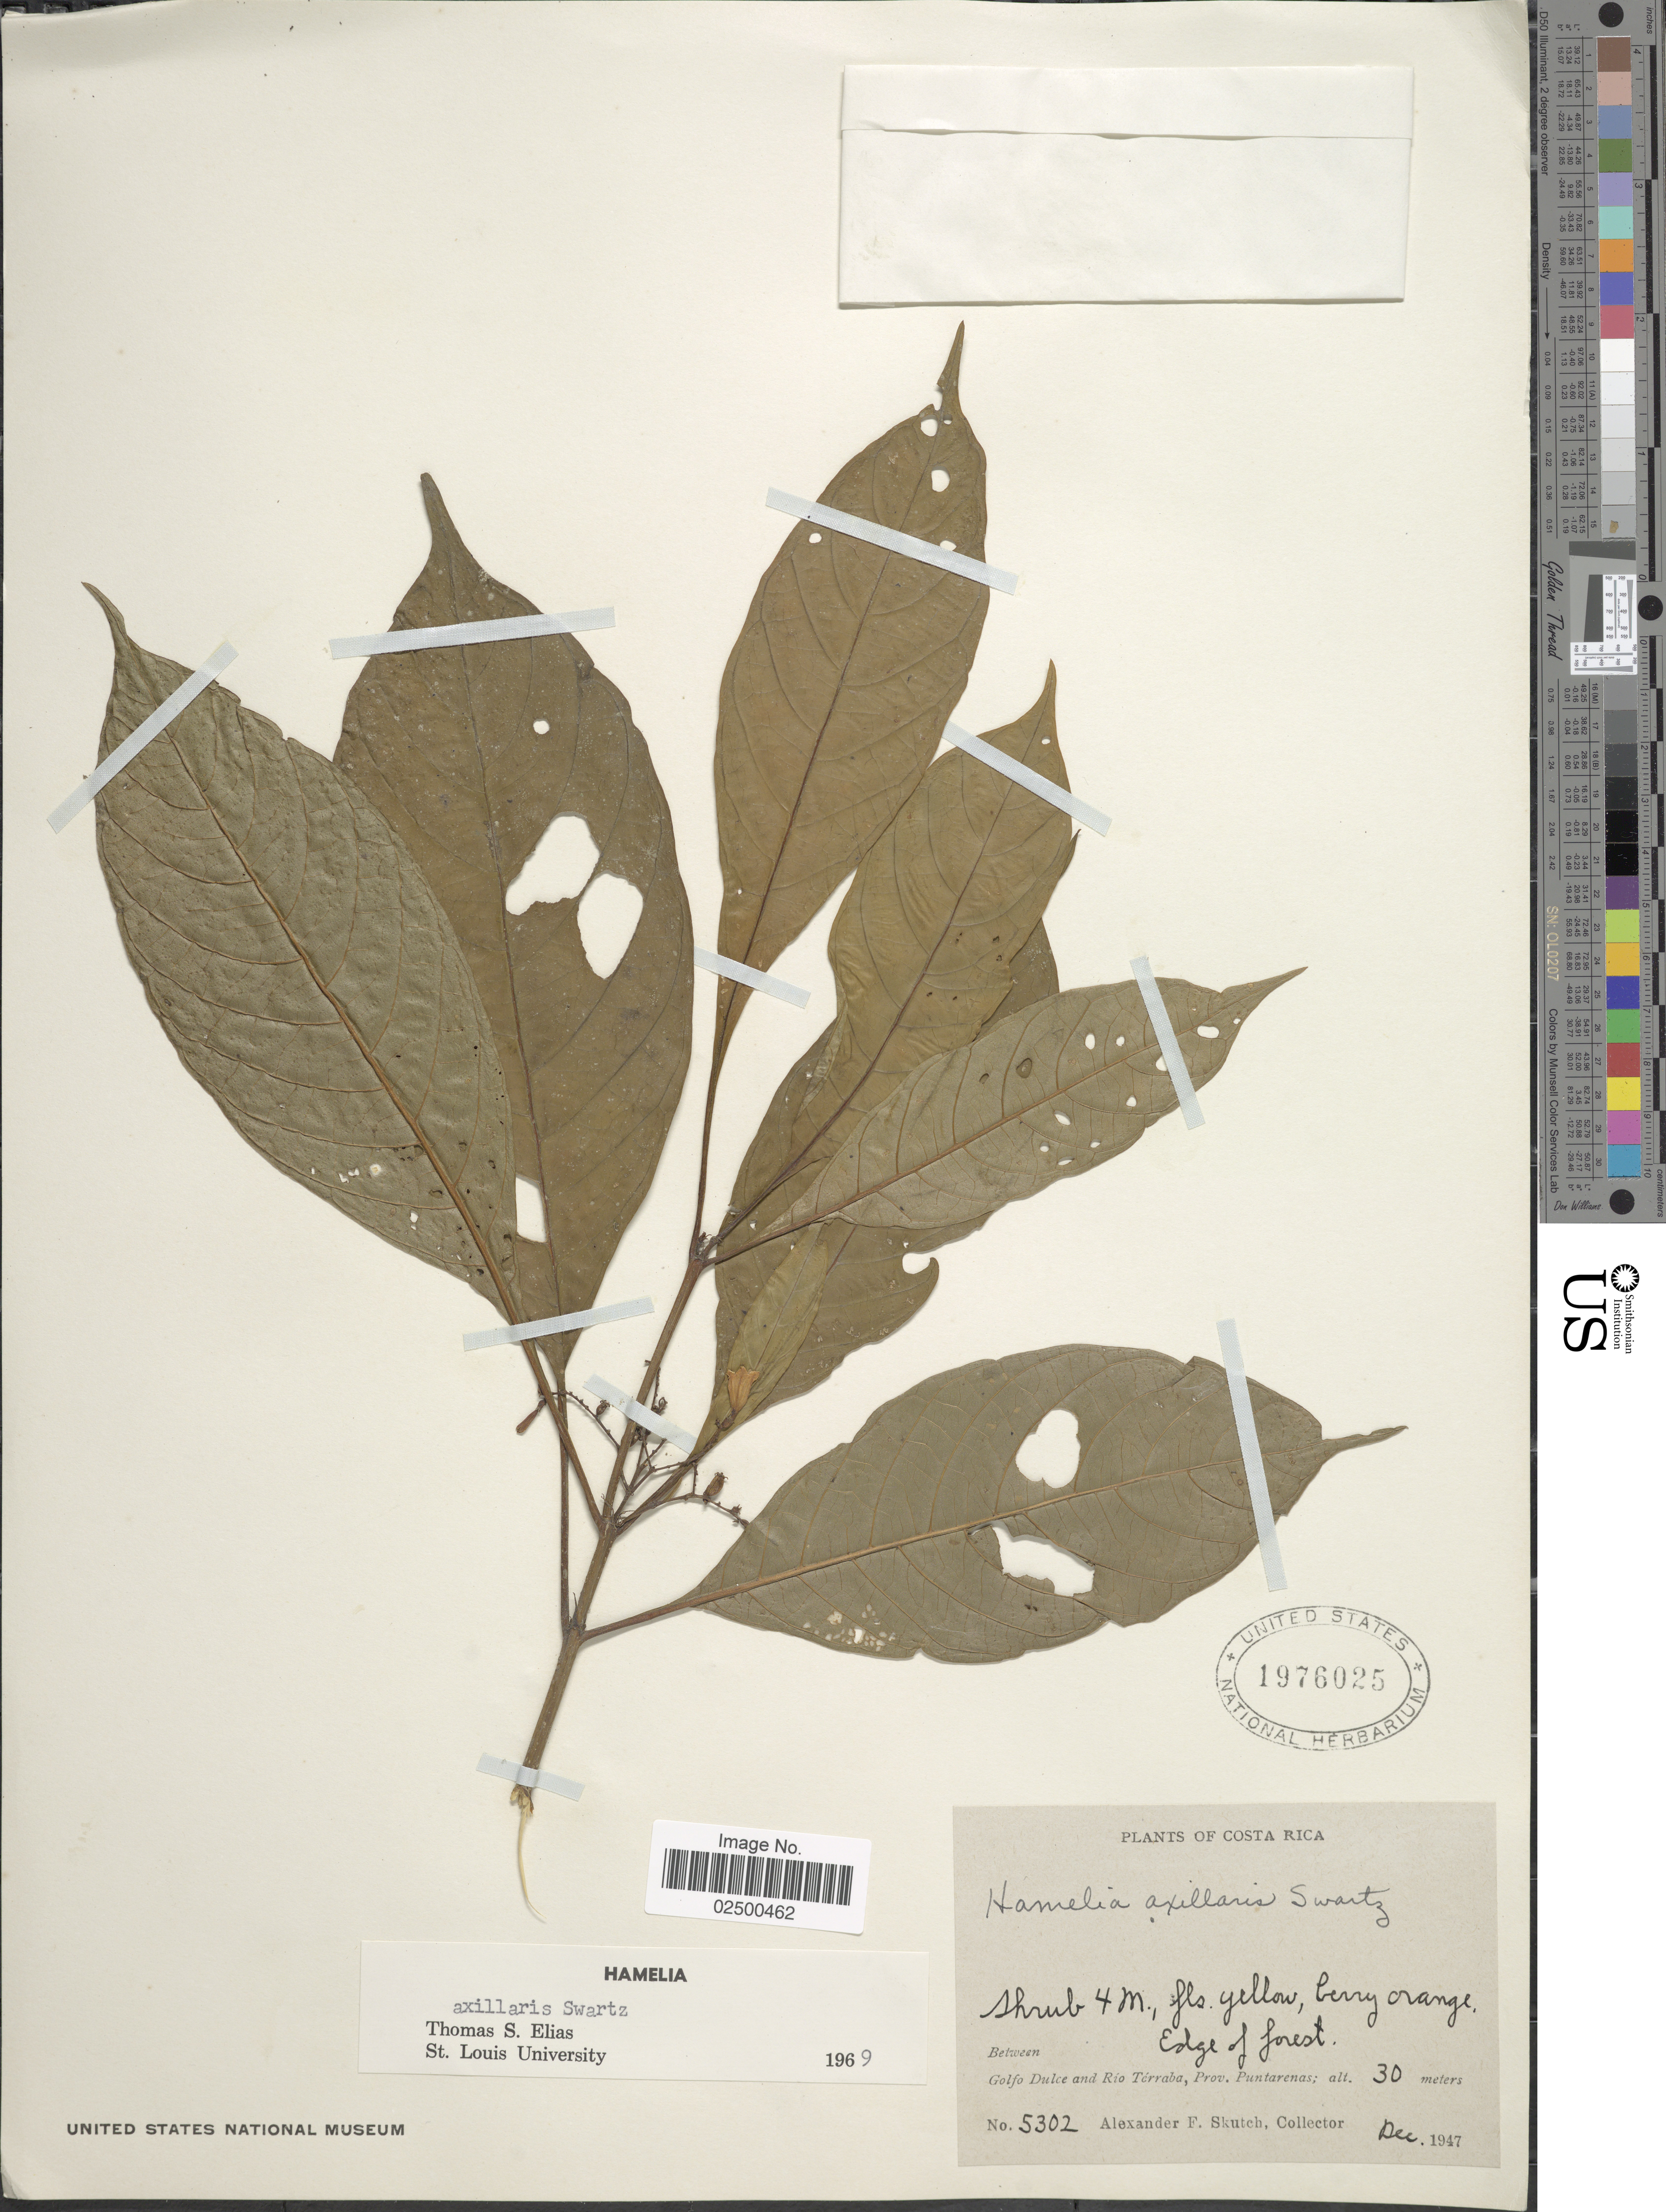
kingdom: Plantae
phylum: Tracheophyta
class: Magnoliopsida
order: Gentianales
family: Rubiaceae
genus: Hamelia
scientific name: Hamelia axillaris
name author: Sw.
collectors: A. F. Skutch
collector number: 5302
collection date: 1947-12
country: Costa Rica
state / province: Puntarenas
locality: Edge of forest between, Golfo Dulce and Rio Terreba, Prov. Puntarenas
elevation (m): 30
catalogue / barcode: US 1976025